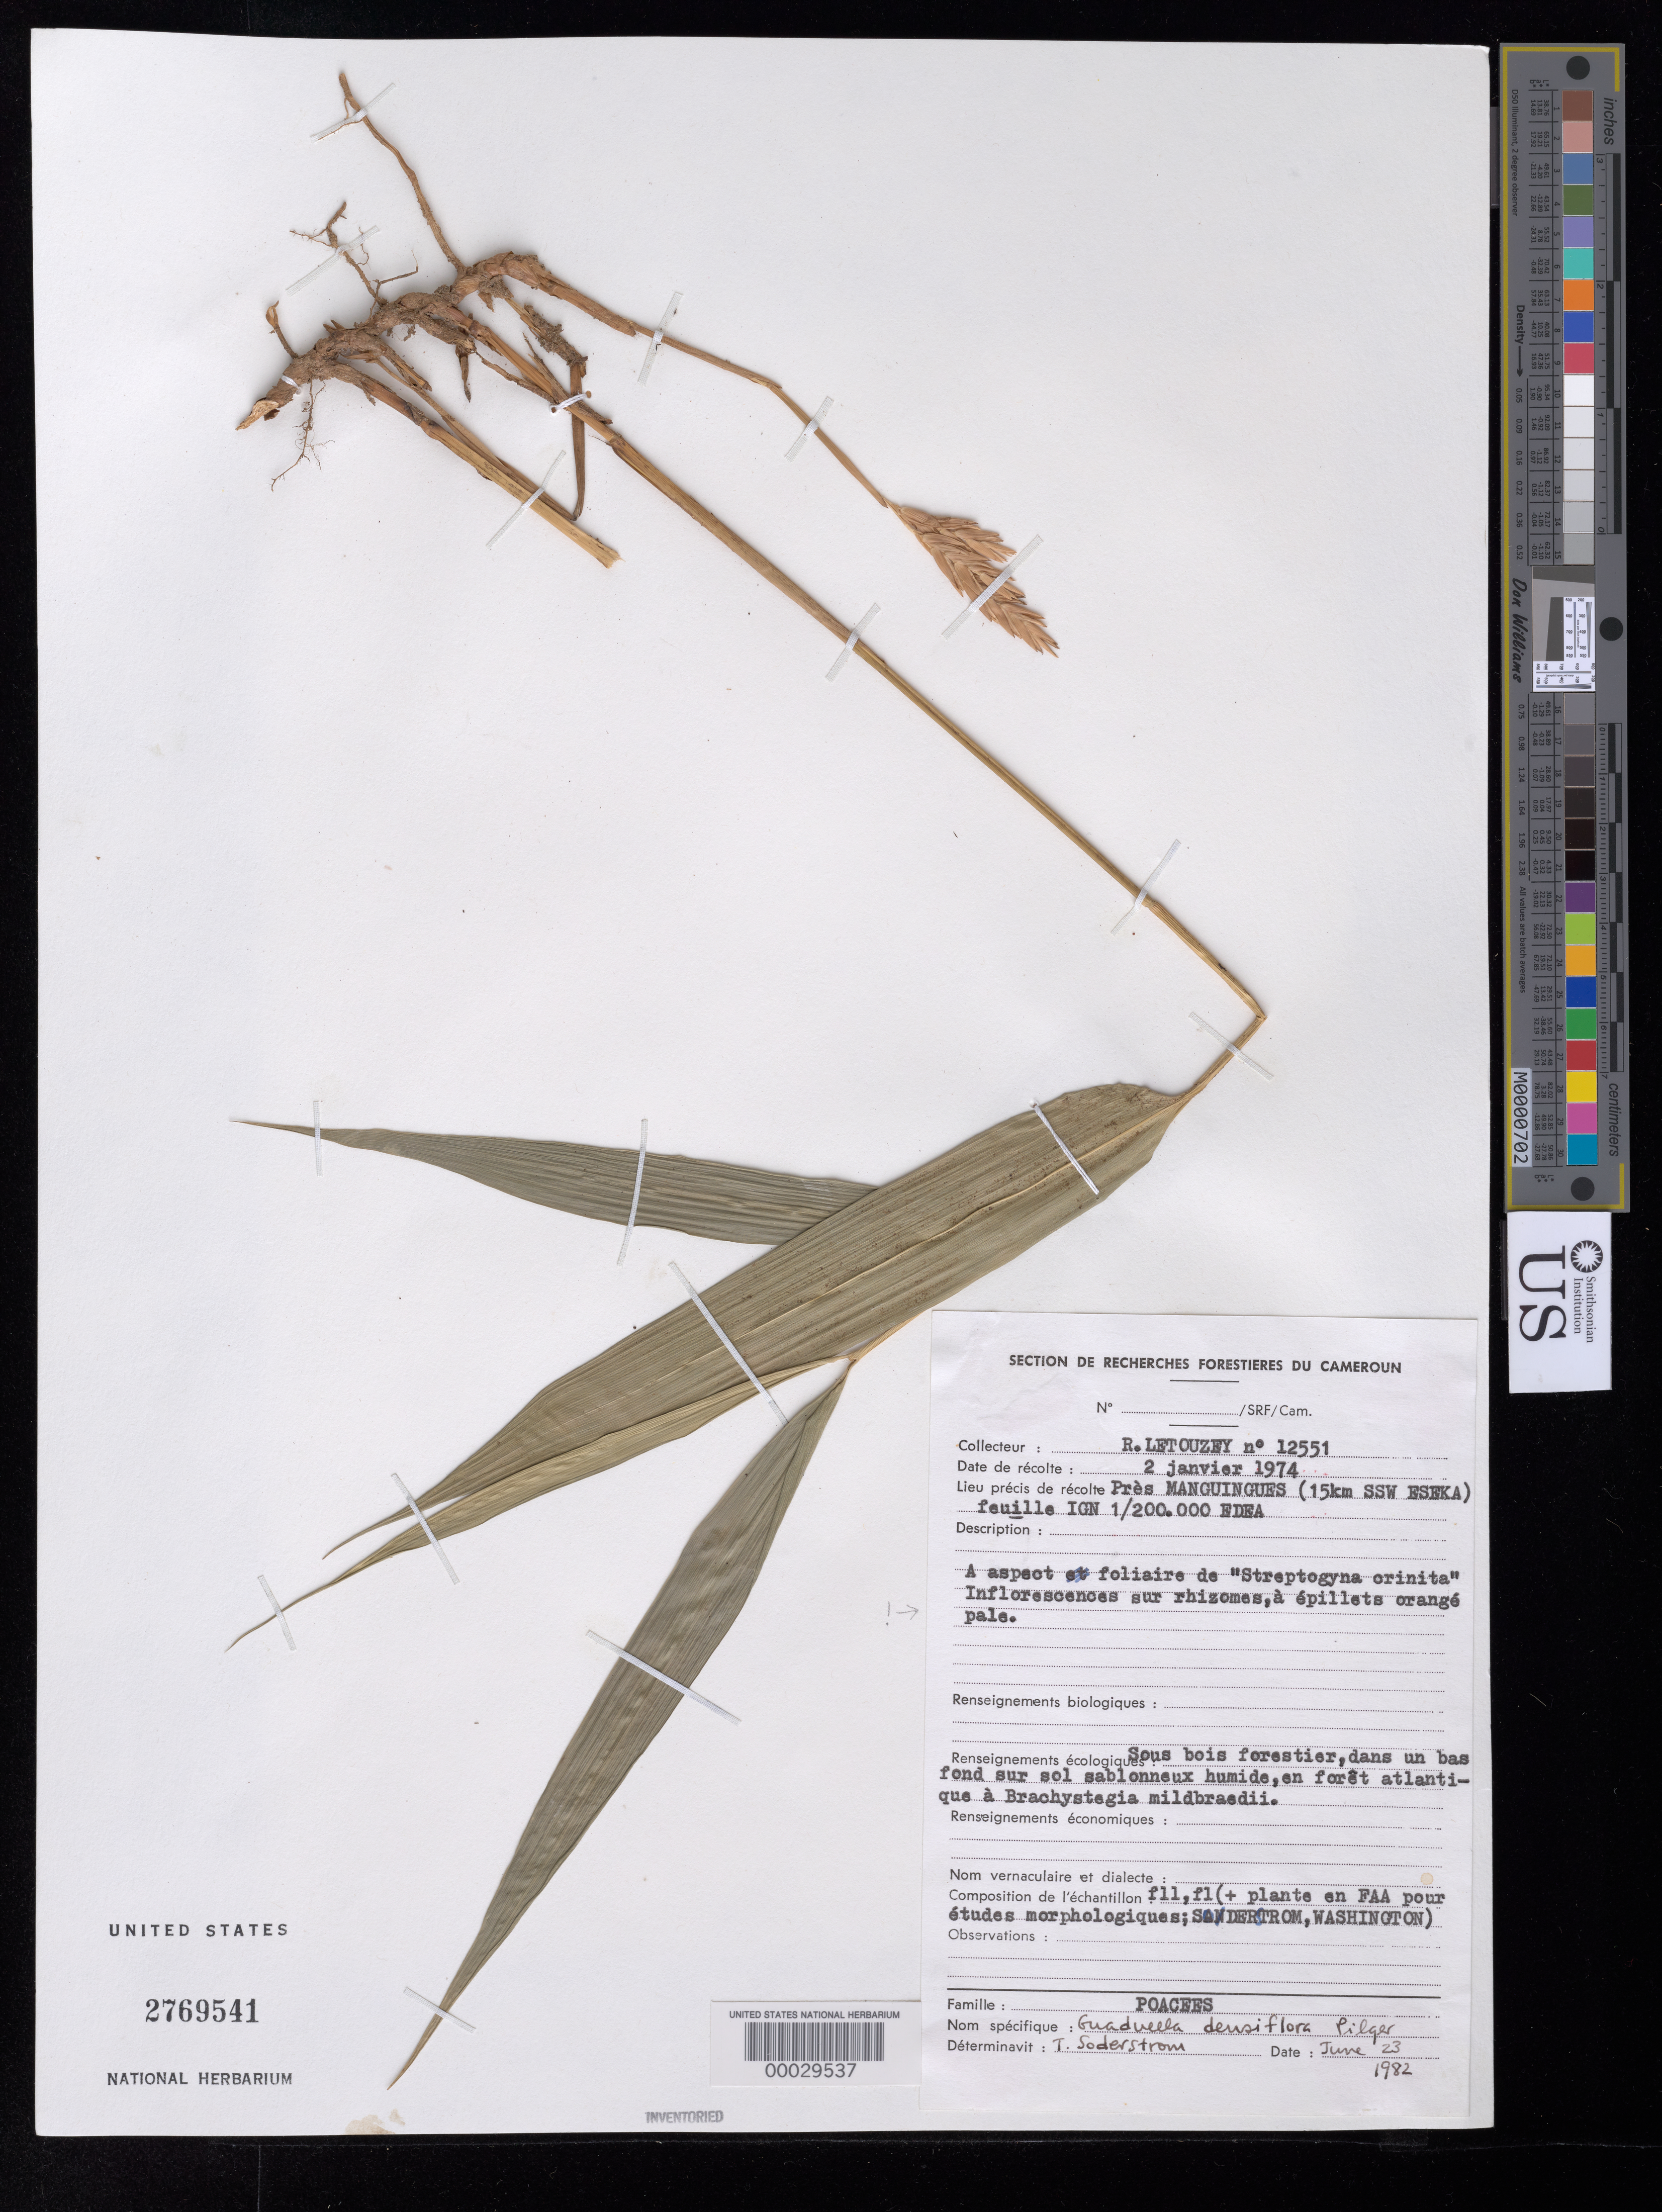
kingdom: Plantae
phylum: Tracheophyta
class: Liliopsida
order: Poales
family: Poaceae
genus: Guaduella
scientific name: Guaduella densiflora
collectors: R. Letouzey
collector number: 12551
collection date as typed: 02 Jan 1974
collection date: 1974-01-02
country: Cameroon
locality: Manguingues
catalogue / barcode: US 2769541